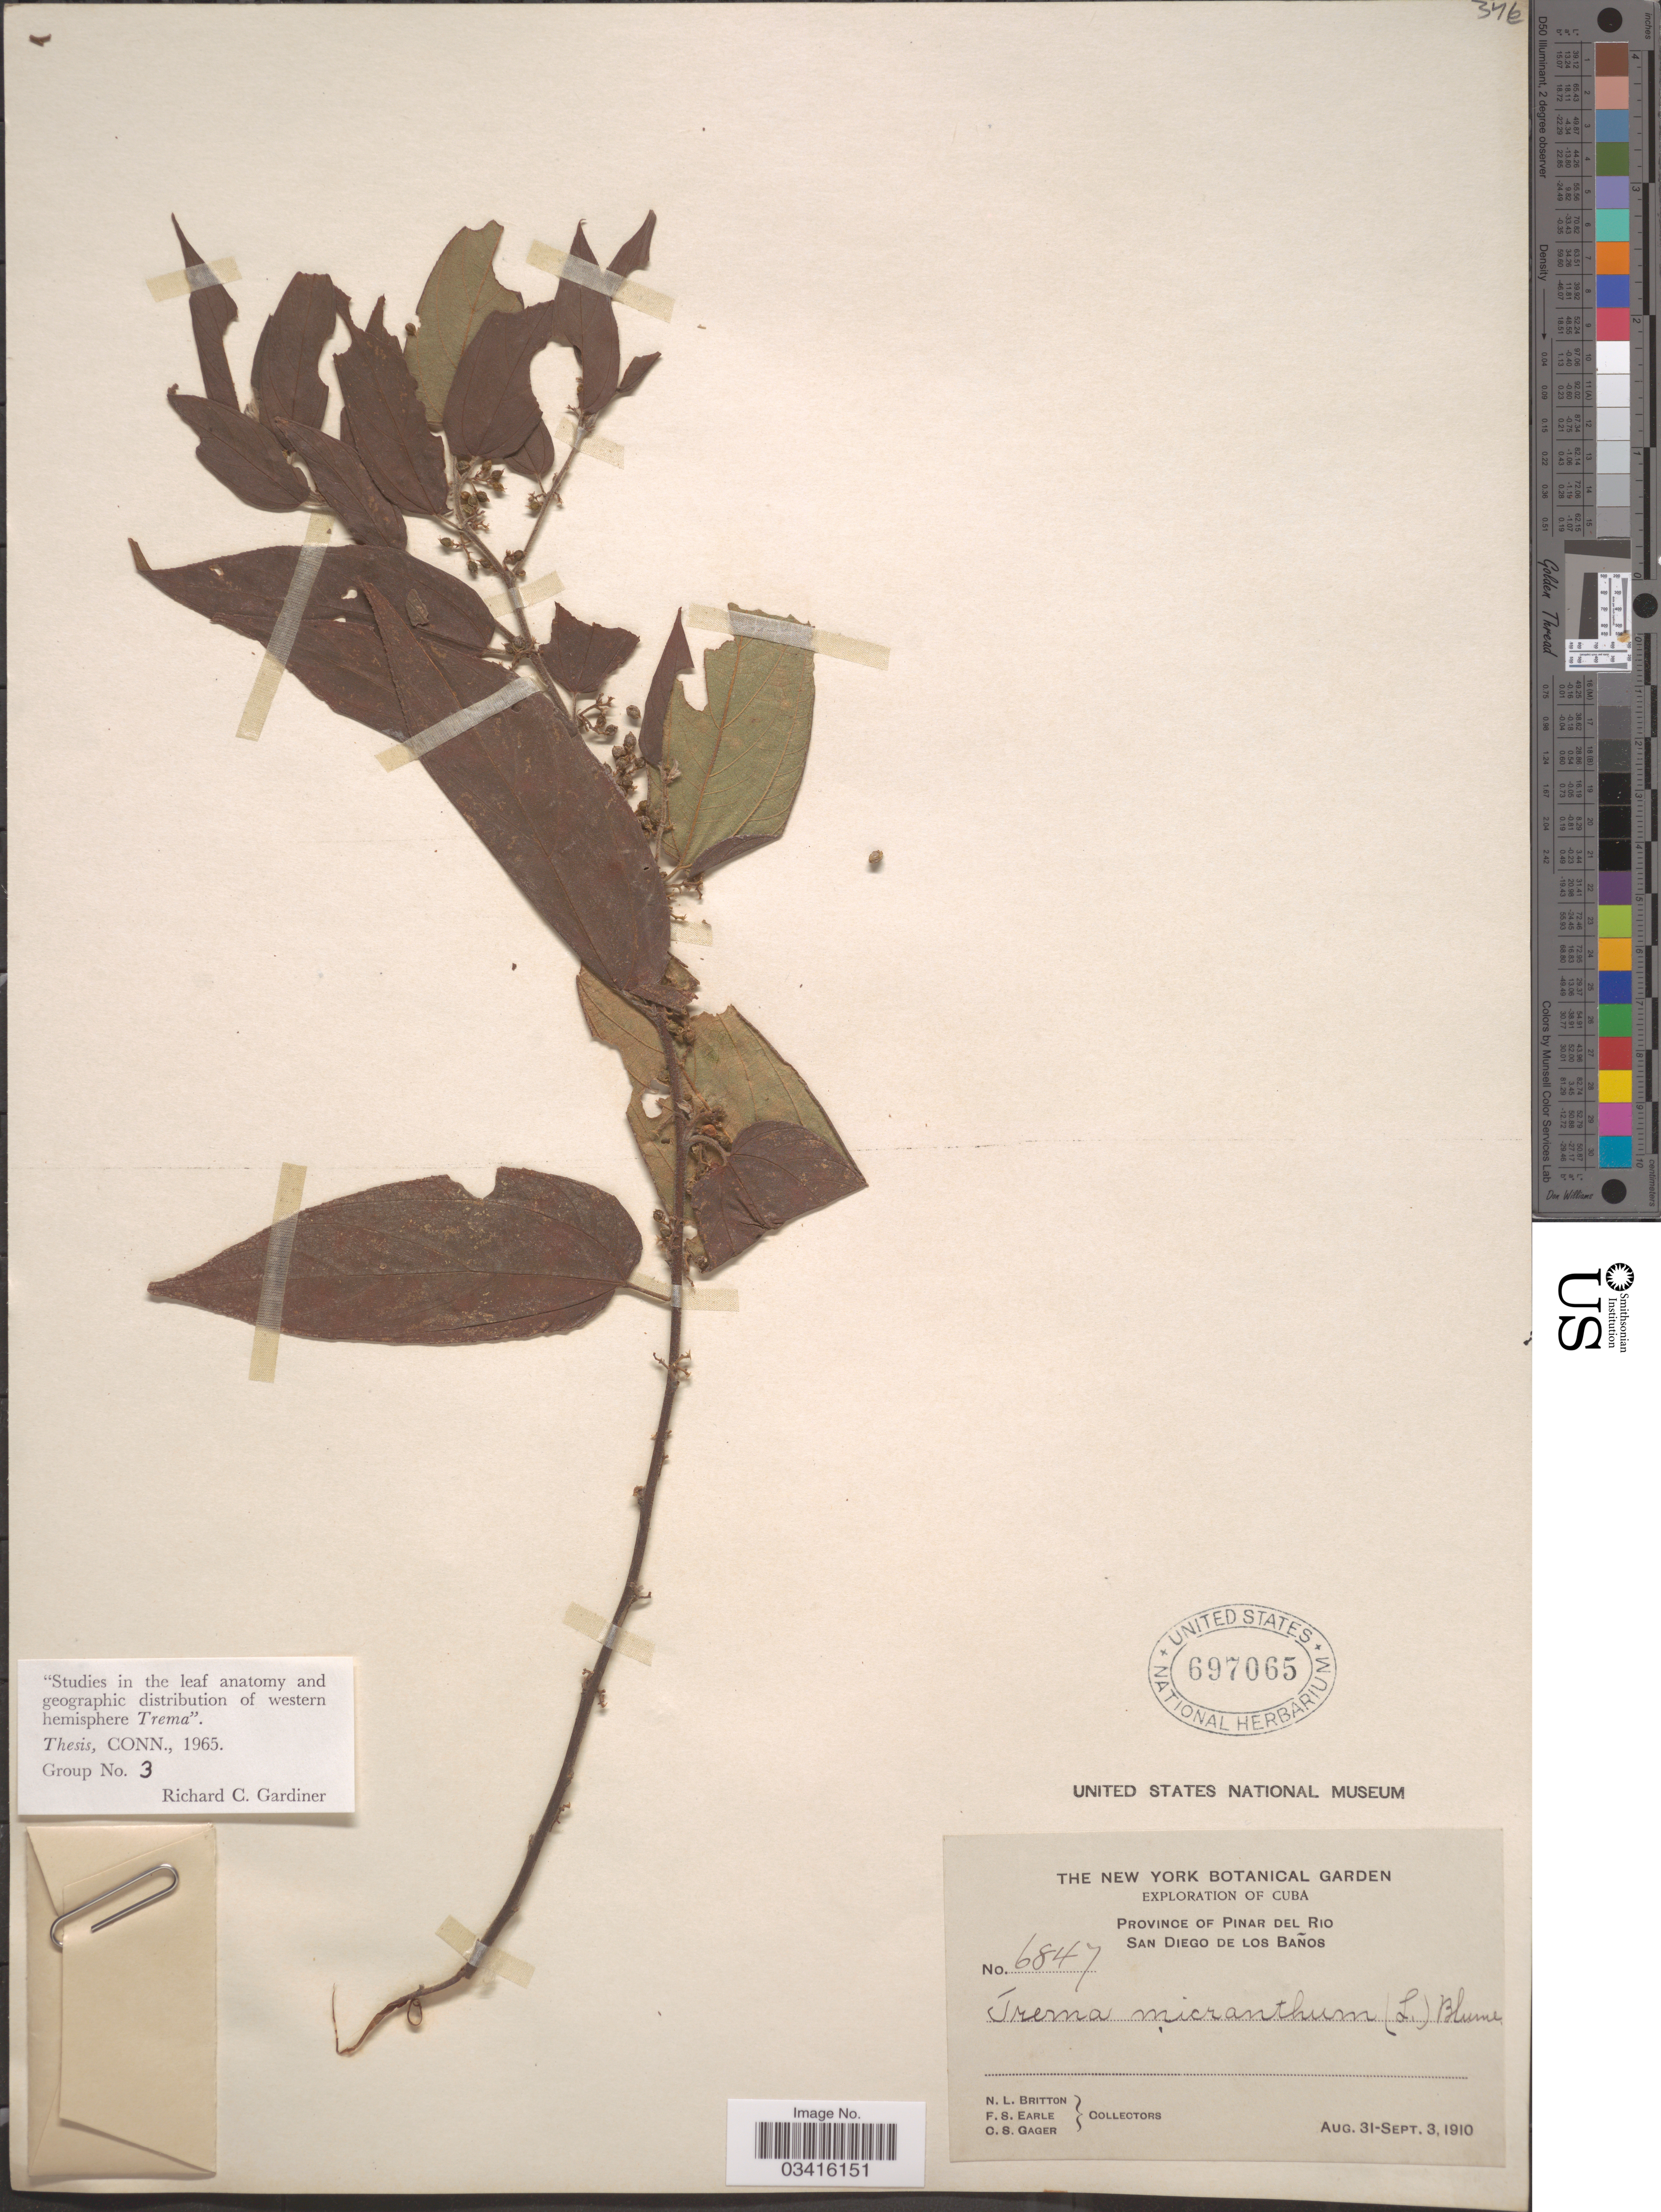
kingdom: Plantae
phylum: Tracheophyta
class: Magnoliopsida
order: Rosales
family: Cannabaceae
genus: Trema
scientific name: Trema micranthum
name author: (L.) Blume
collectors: N. Britton, F. S. Earle & C. Gager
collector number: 6847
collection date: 1910-08-31/1910-09-03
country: Cuba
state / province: Pinar del Río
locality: San Diego de Los Baños.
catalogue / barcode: US 697065